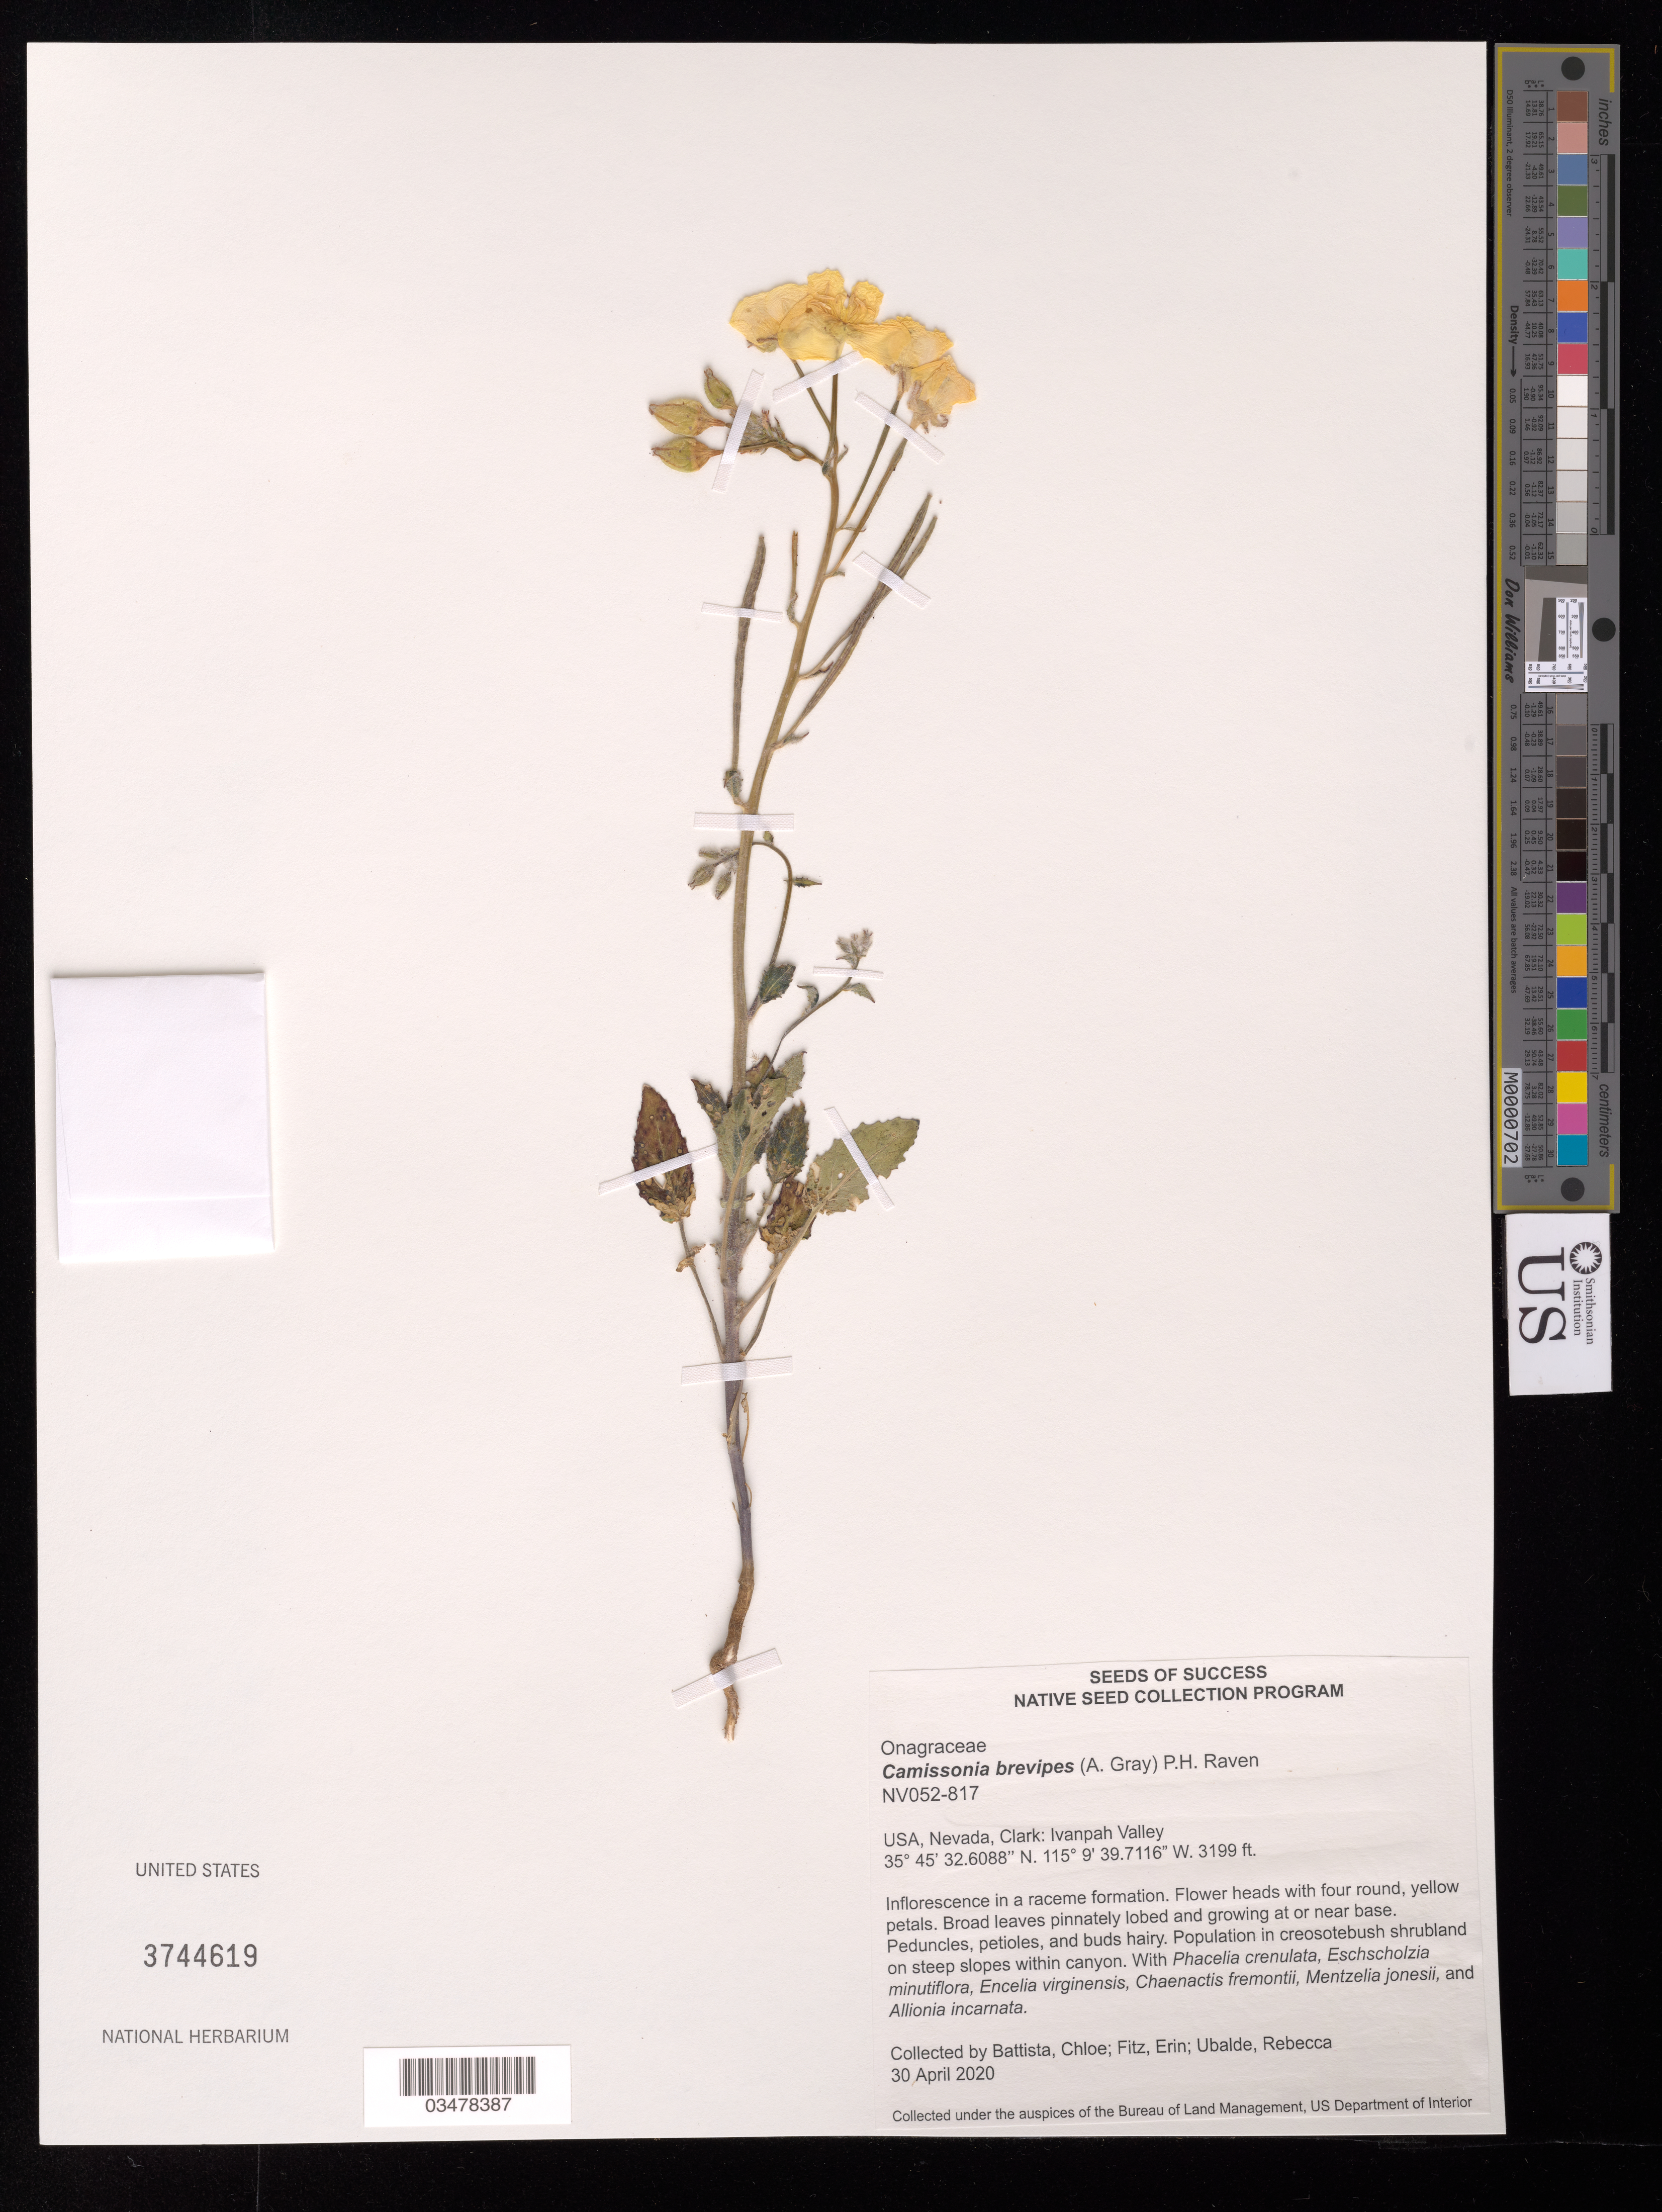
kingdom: Plantae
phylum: Tracheophyta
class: Magnoliopsida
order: Myrtales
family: Onagraceae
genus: Camissonia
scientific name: Camissonia brevipes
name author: (Douglas) P.H. Raven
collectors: C. Battista, E. Fitz & R. Ubalde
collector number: NV052-817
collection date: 2020-05-30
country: United States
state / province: Nevada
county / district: Clark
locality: Ivanpah Valley.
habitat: Creosotebush shrubland. With Phacelia crenulata, Encelia virginensis, Mentzelia jonesii, etc.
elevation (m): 975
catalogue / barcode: US 3744619